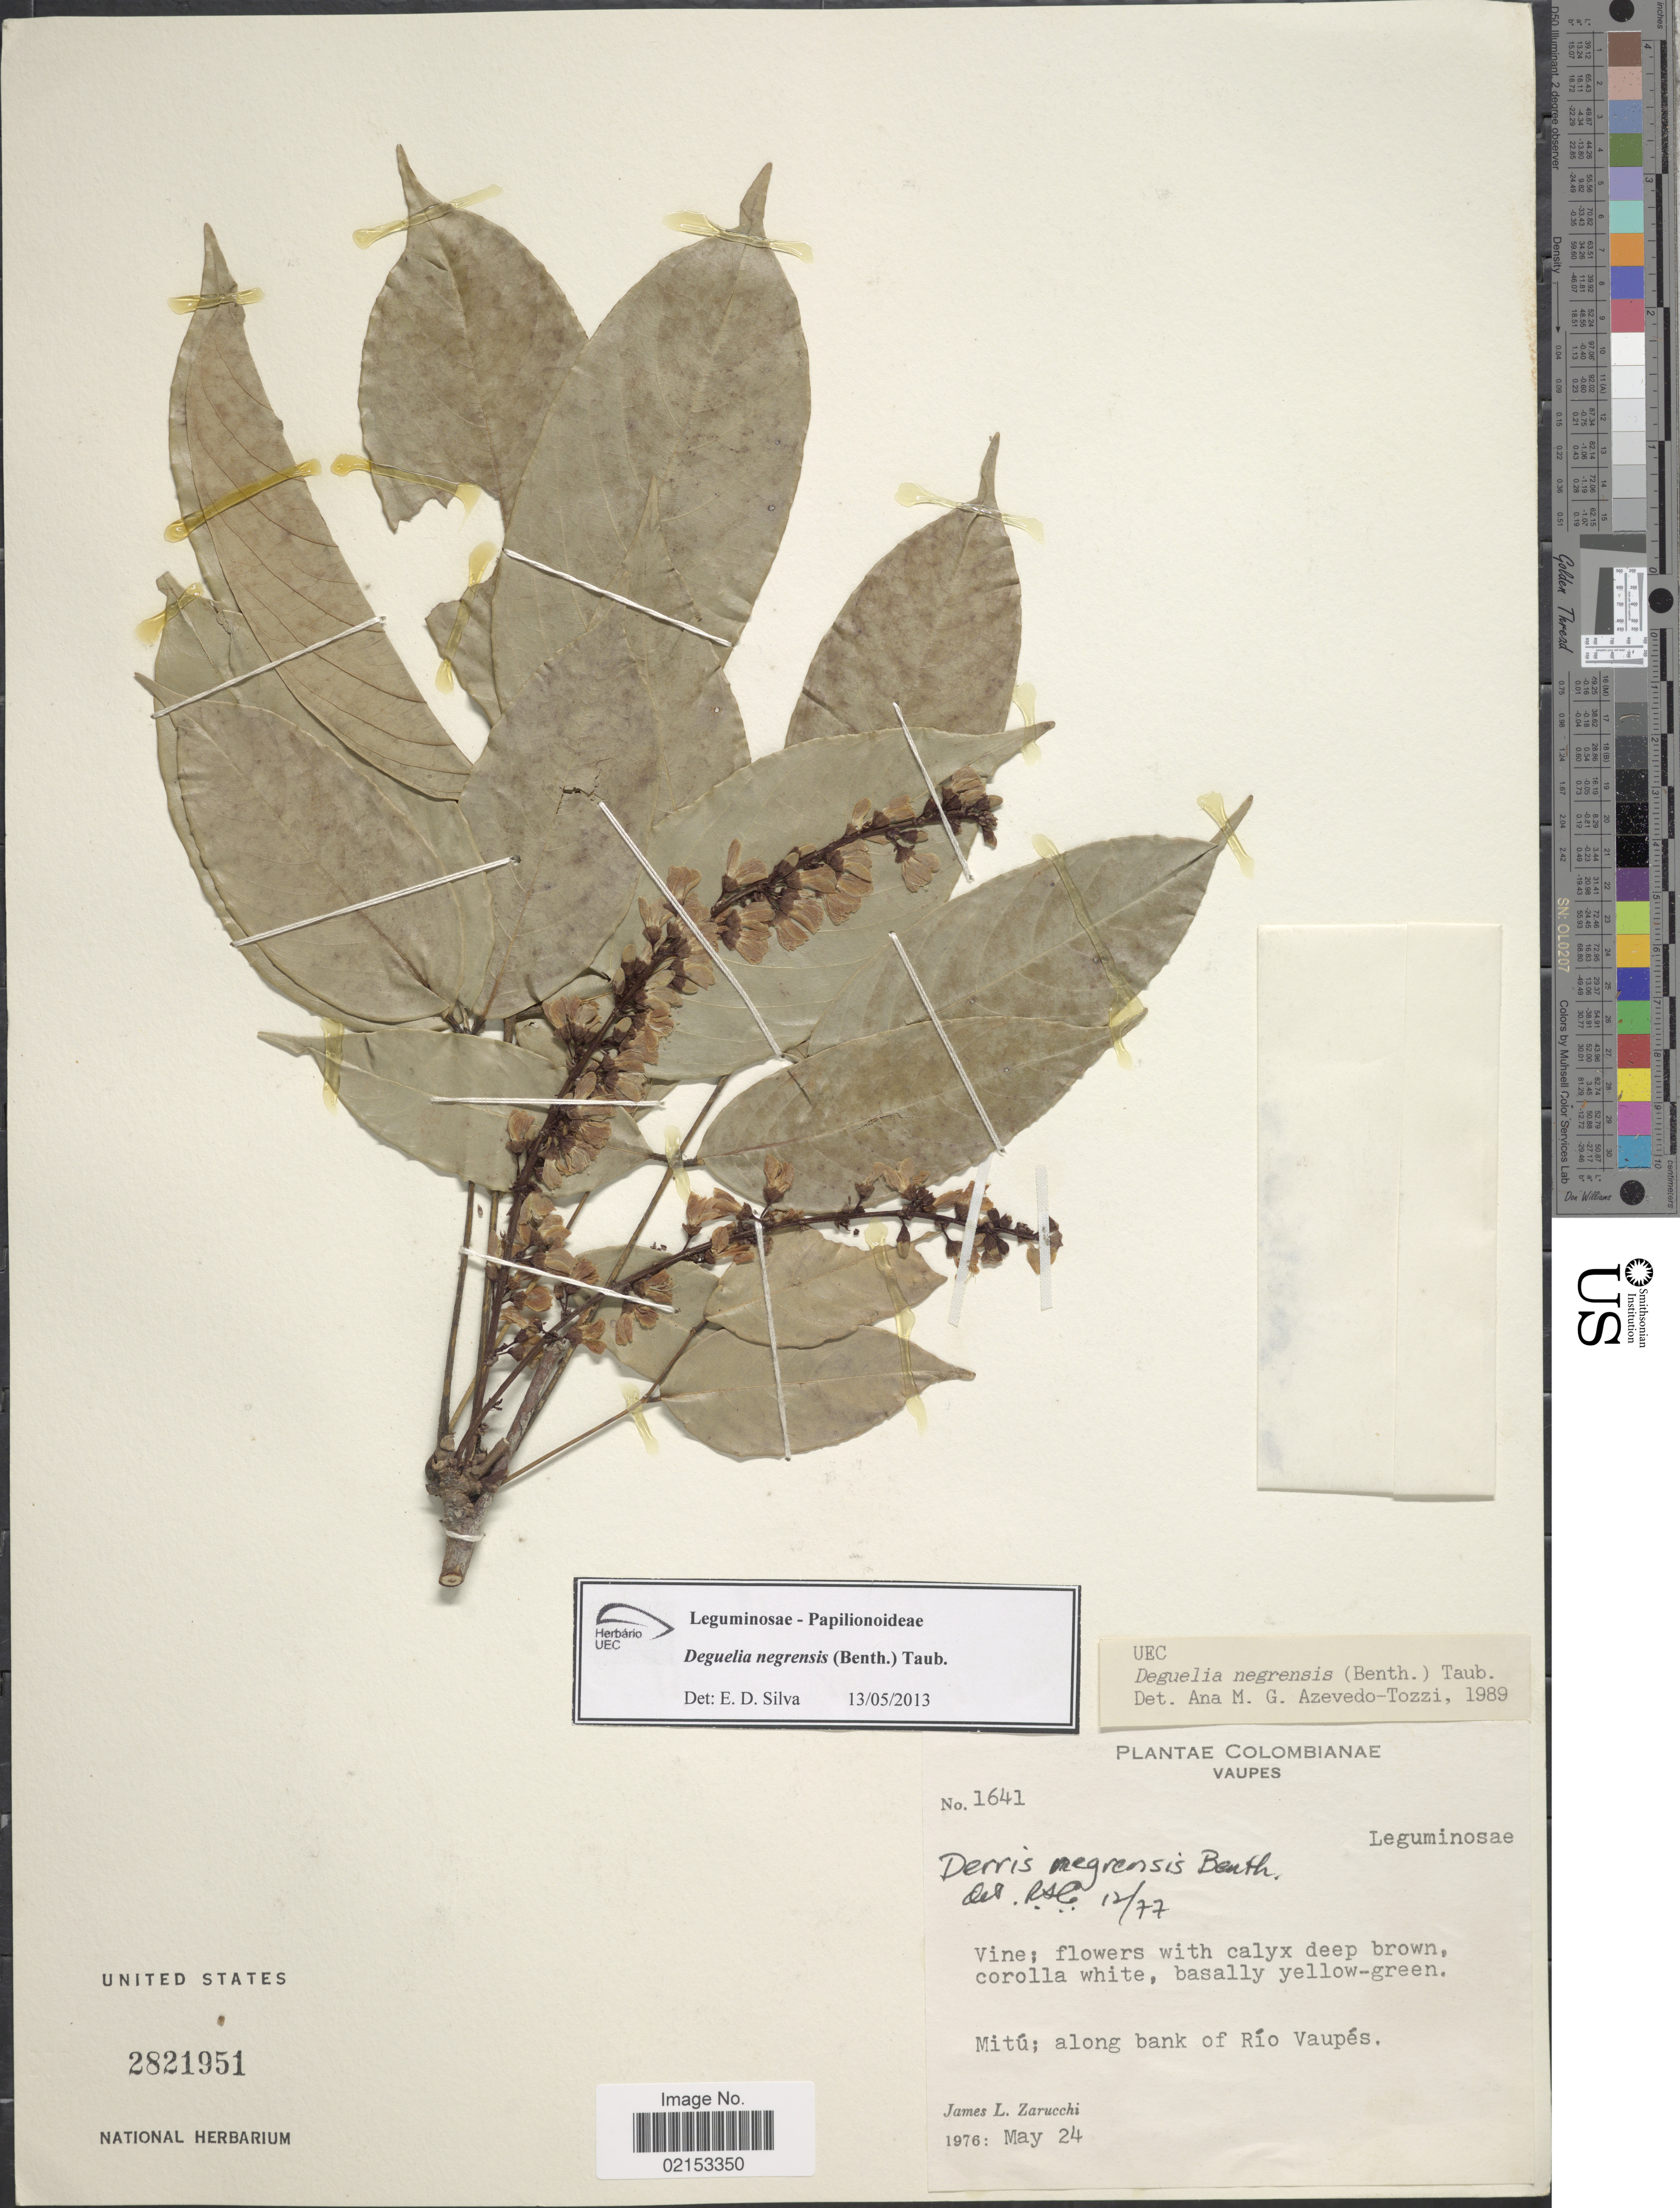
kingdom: Plantae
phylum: Tracheophyta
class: Magnoliopsida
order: Fabales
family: Fabaceae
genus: Deguelia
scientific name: Deguelia negrensis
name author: (Benth.) Taub.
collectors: J. L. Zarucchi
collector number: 1641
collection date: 1976-05-24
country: Colombia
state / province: Vaupés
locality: Mitu, along bank of Rio Vaupes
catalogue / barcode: US 2821951